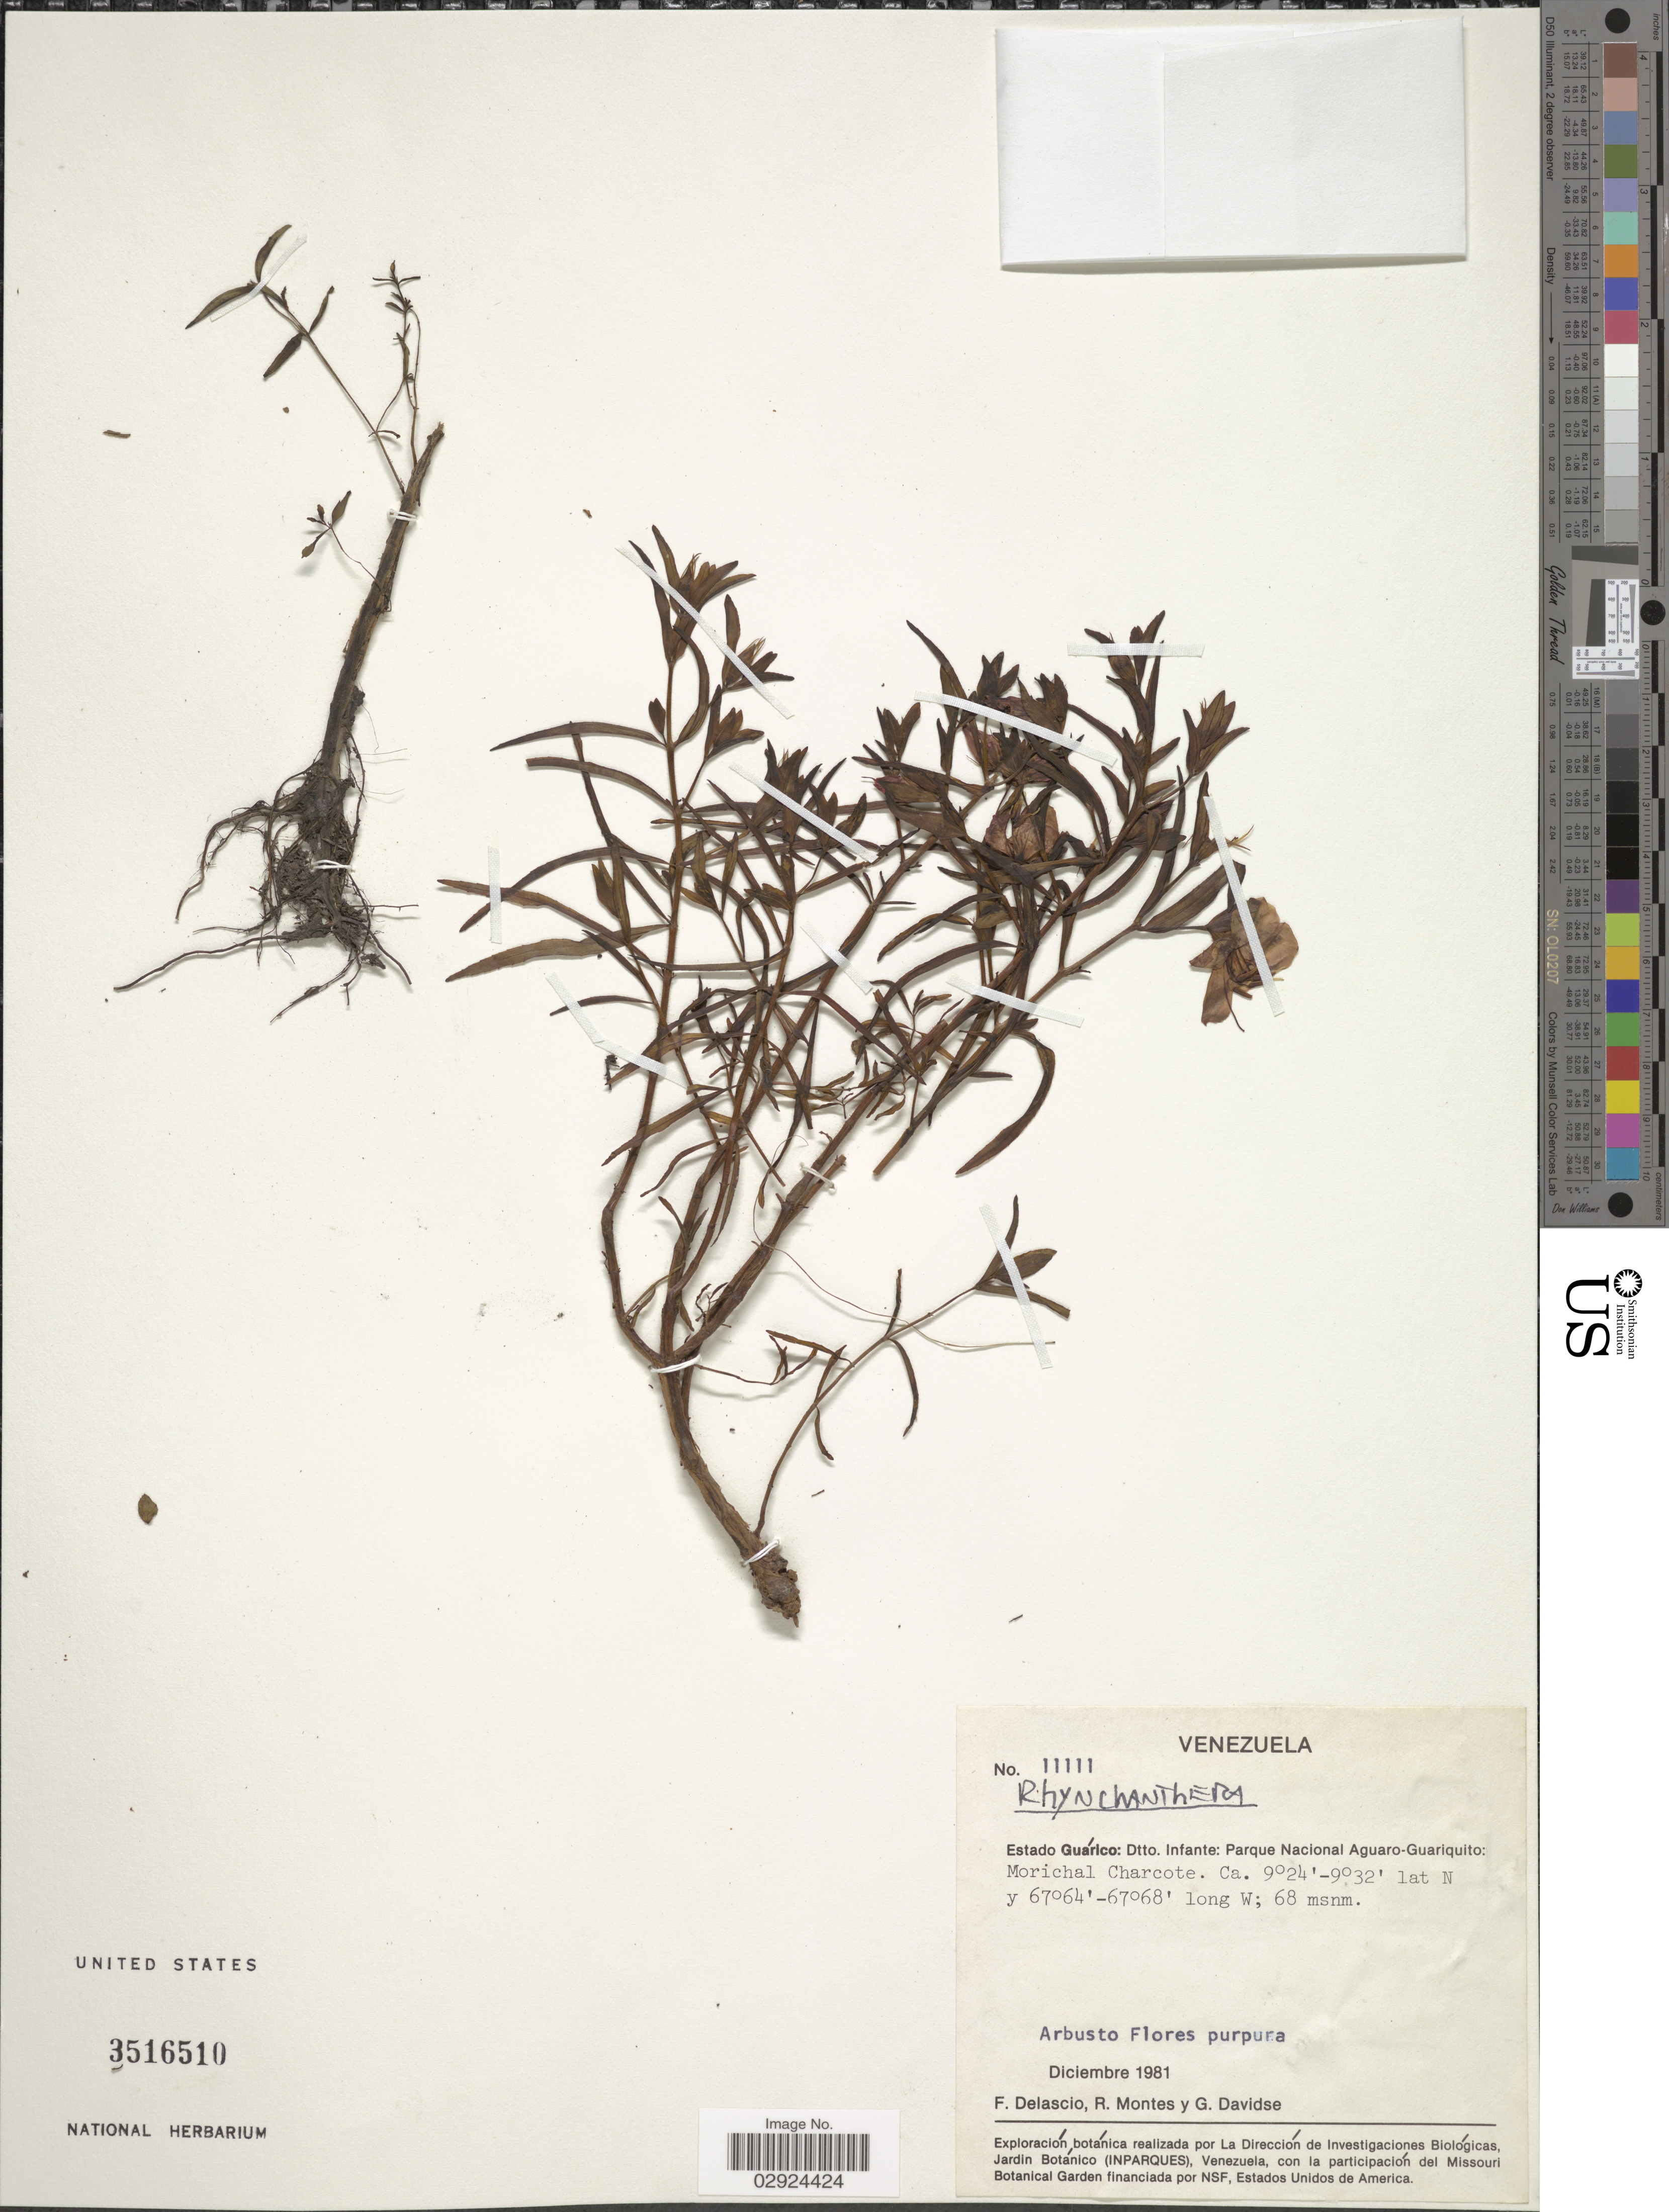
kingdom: Plantae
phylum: Tracheophyta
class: Magnoliopsida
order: Myrtales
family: Melastomataceae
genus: Rhynchanthera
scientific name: Rhynchanthera sp.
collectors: F. Delascio C., R. Montes & G. Davidse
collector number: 11111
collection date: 1981-12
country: Venezuela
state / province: Guárico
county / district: Leonardo Infante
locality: Dtto. Infante: Parque Nacional Aguaro-Guariquito: Morichal Charcote.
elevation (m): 68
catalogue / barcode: US 3516510